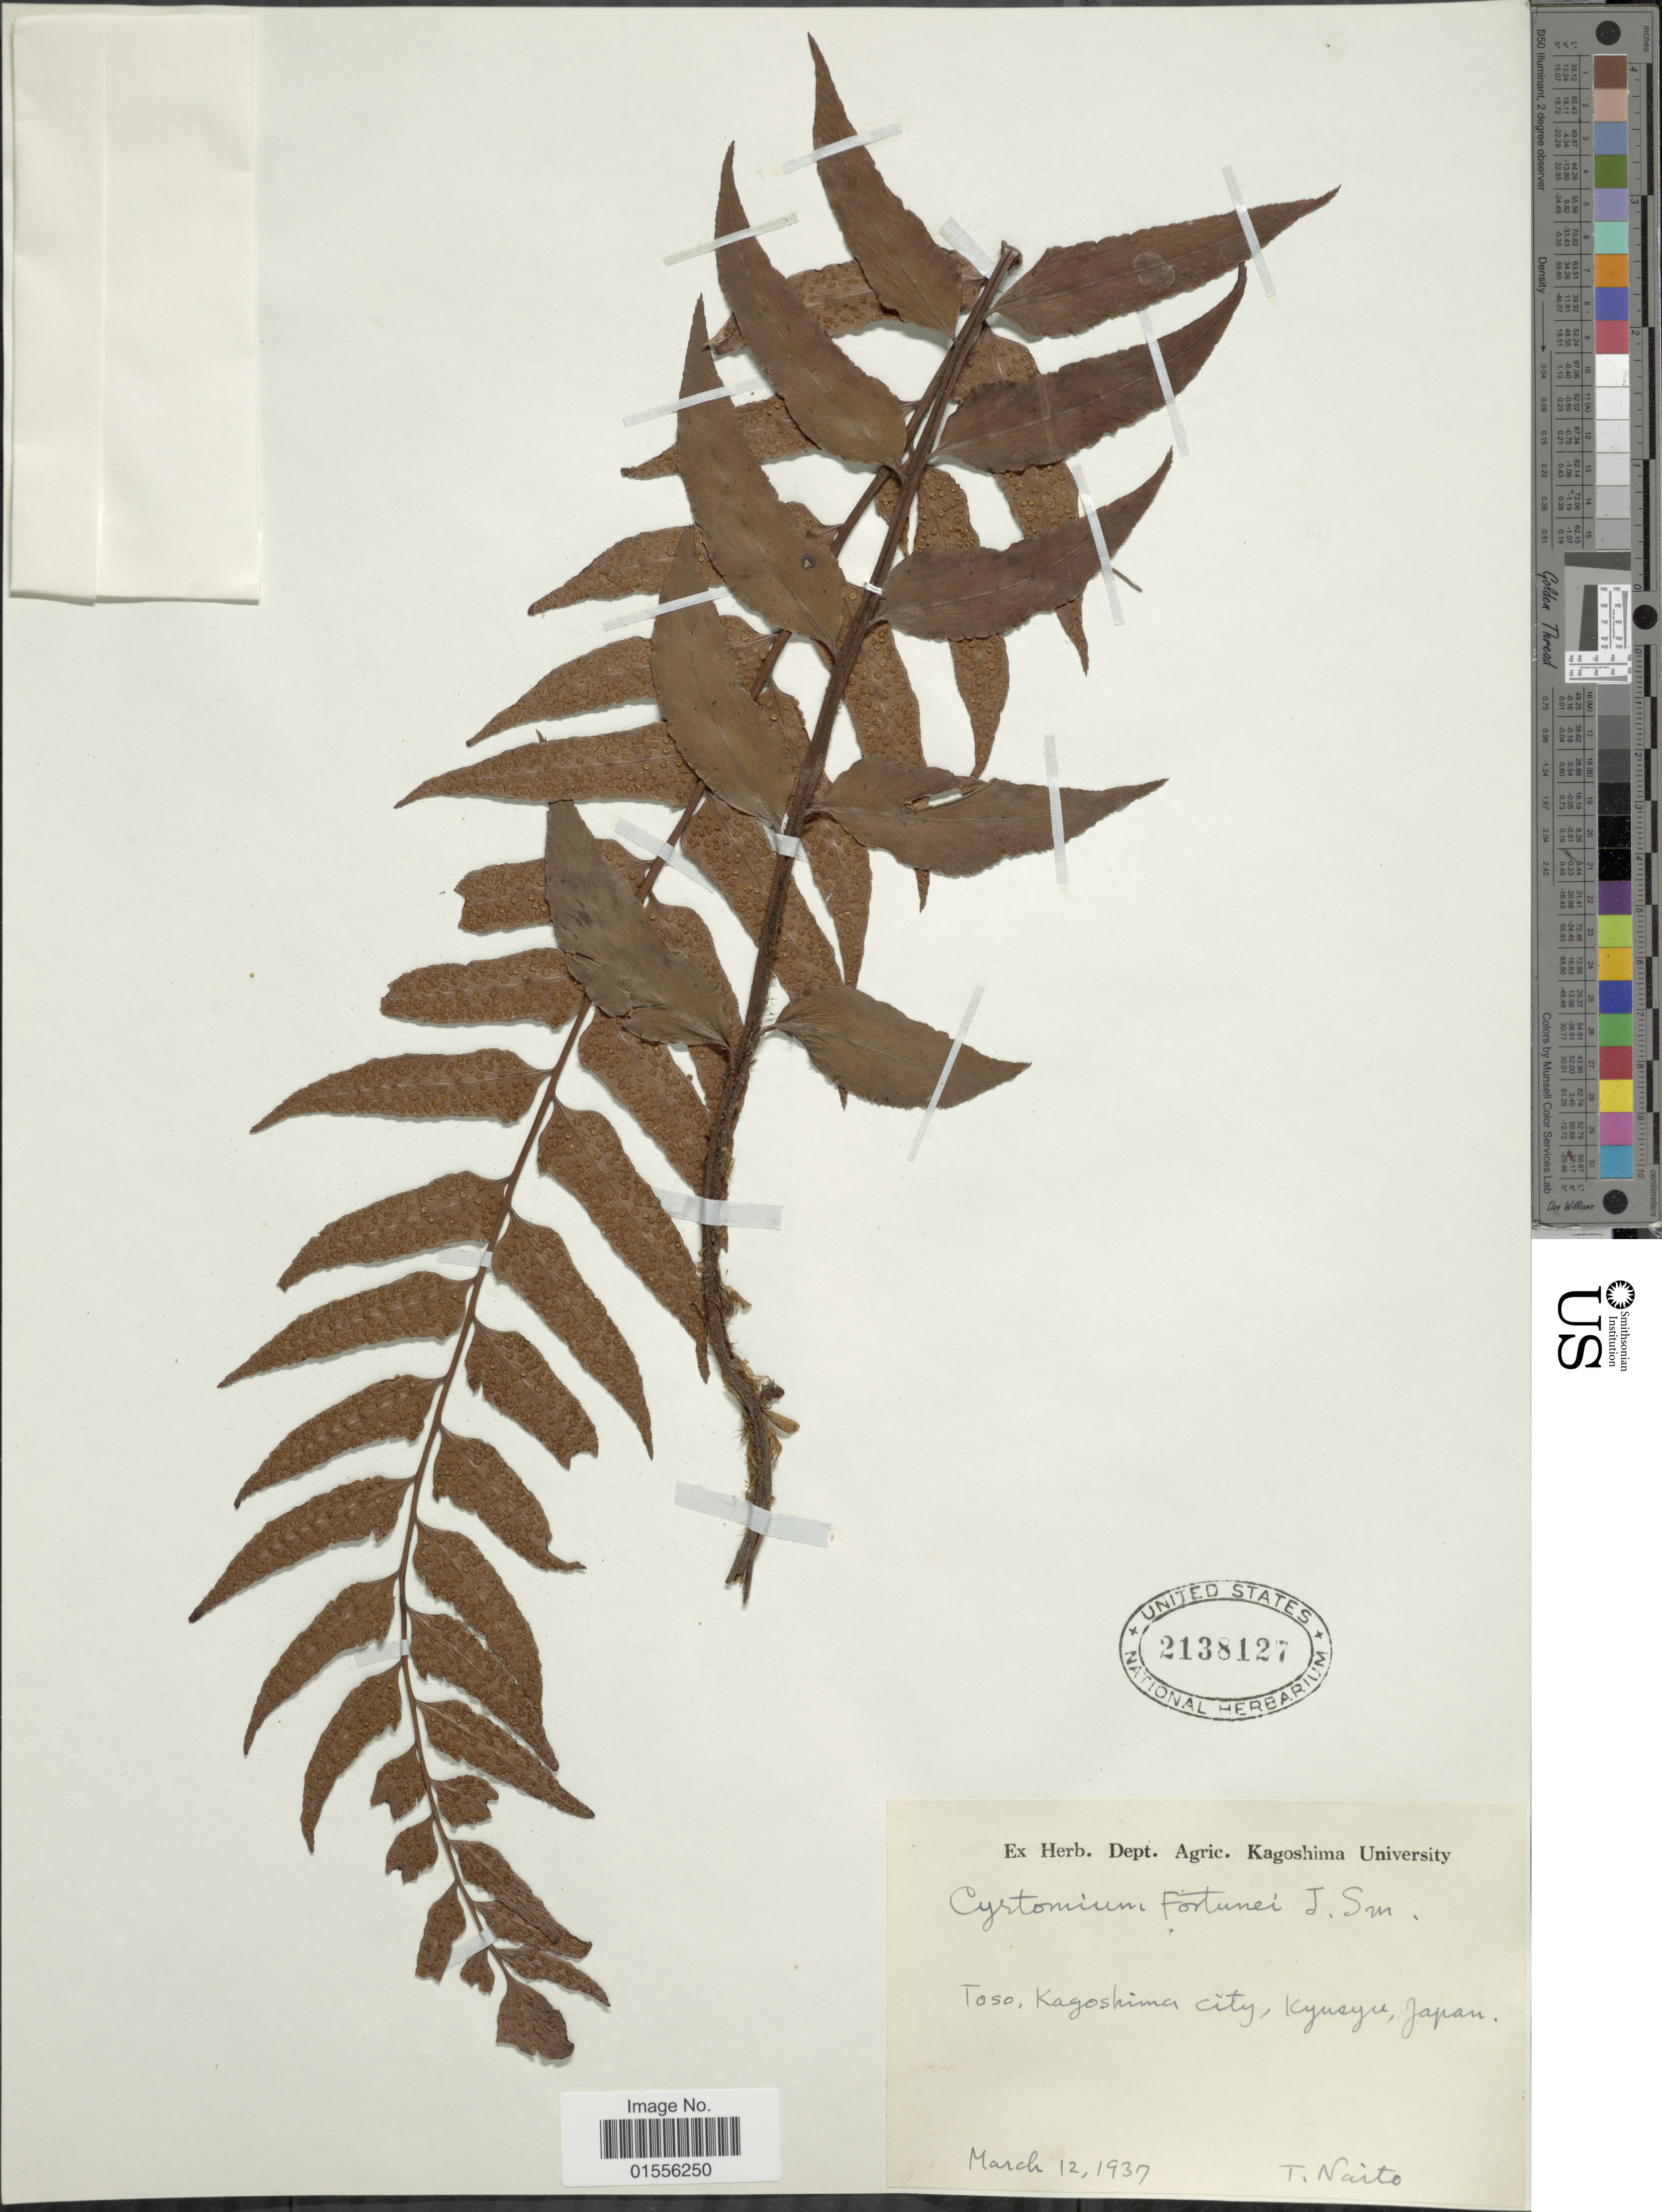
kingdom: Plantae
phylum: Tracheophyta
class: Polypodiopsida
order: Polypodiales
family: Dryopteridaceae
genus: Cyrtomium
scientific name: Cyrtomium fortunei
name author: J. Sm.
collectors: T. Naito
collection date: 1937-03-12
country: Japan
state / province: Kagosima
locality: Toso, Kagoshima city, Kyusyu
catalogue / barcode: US 2138127